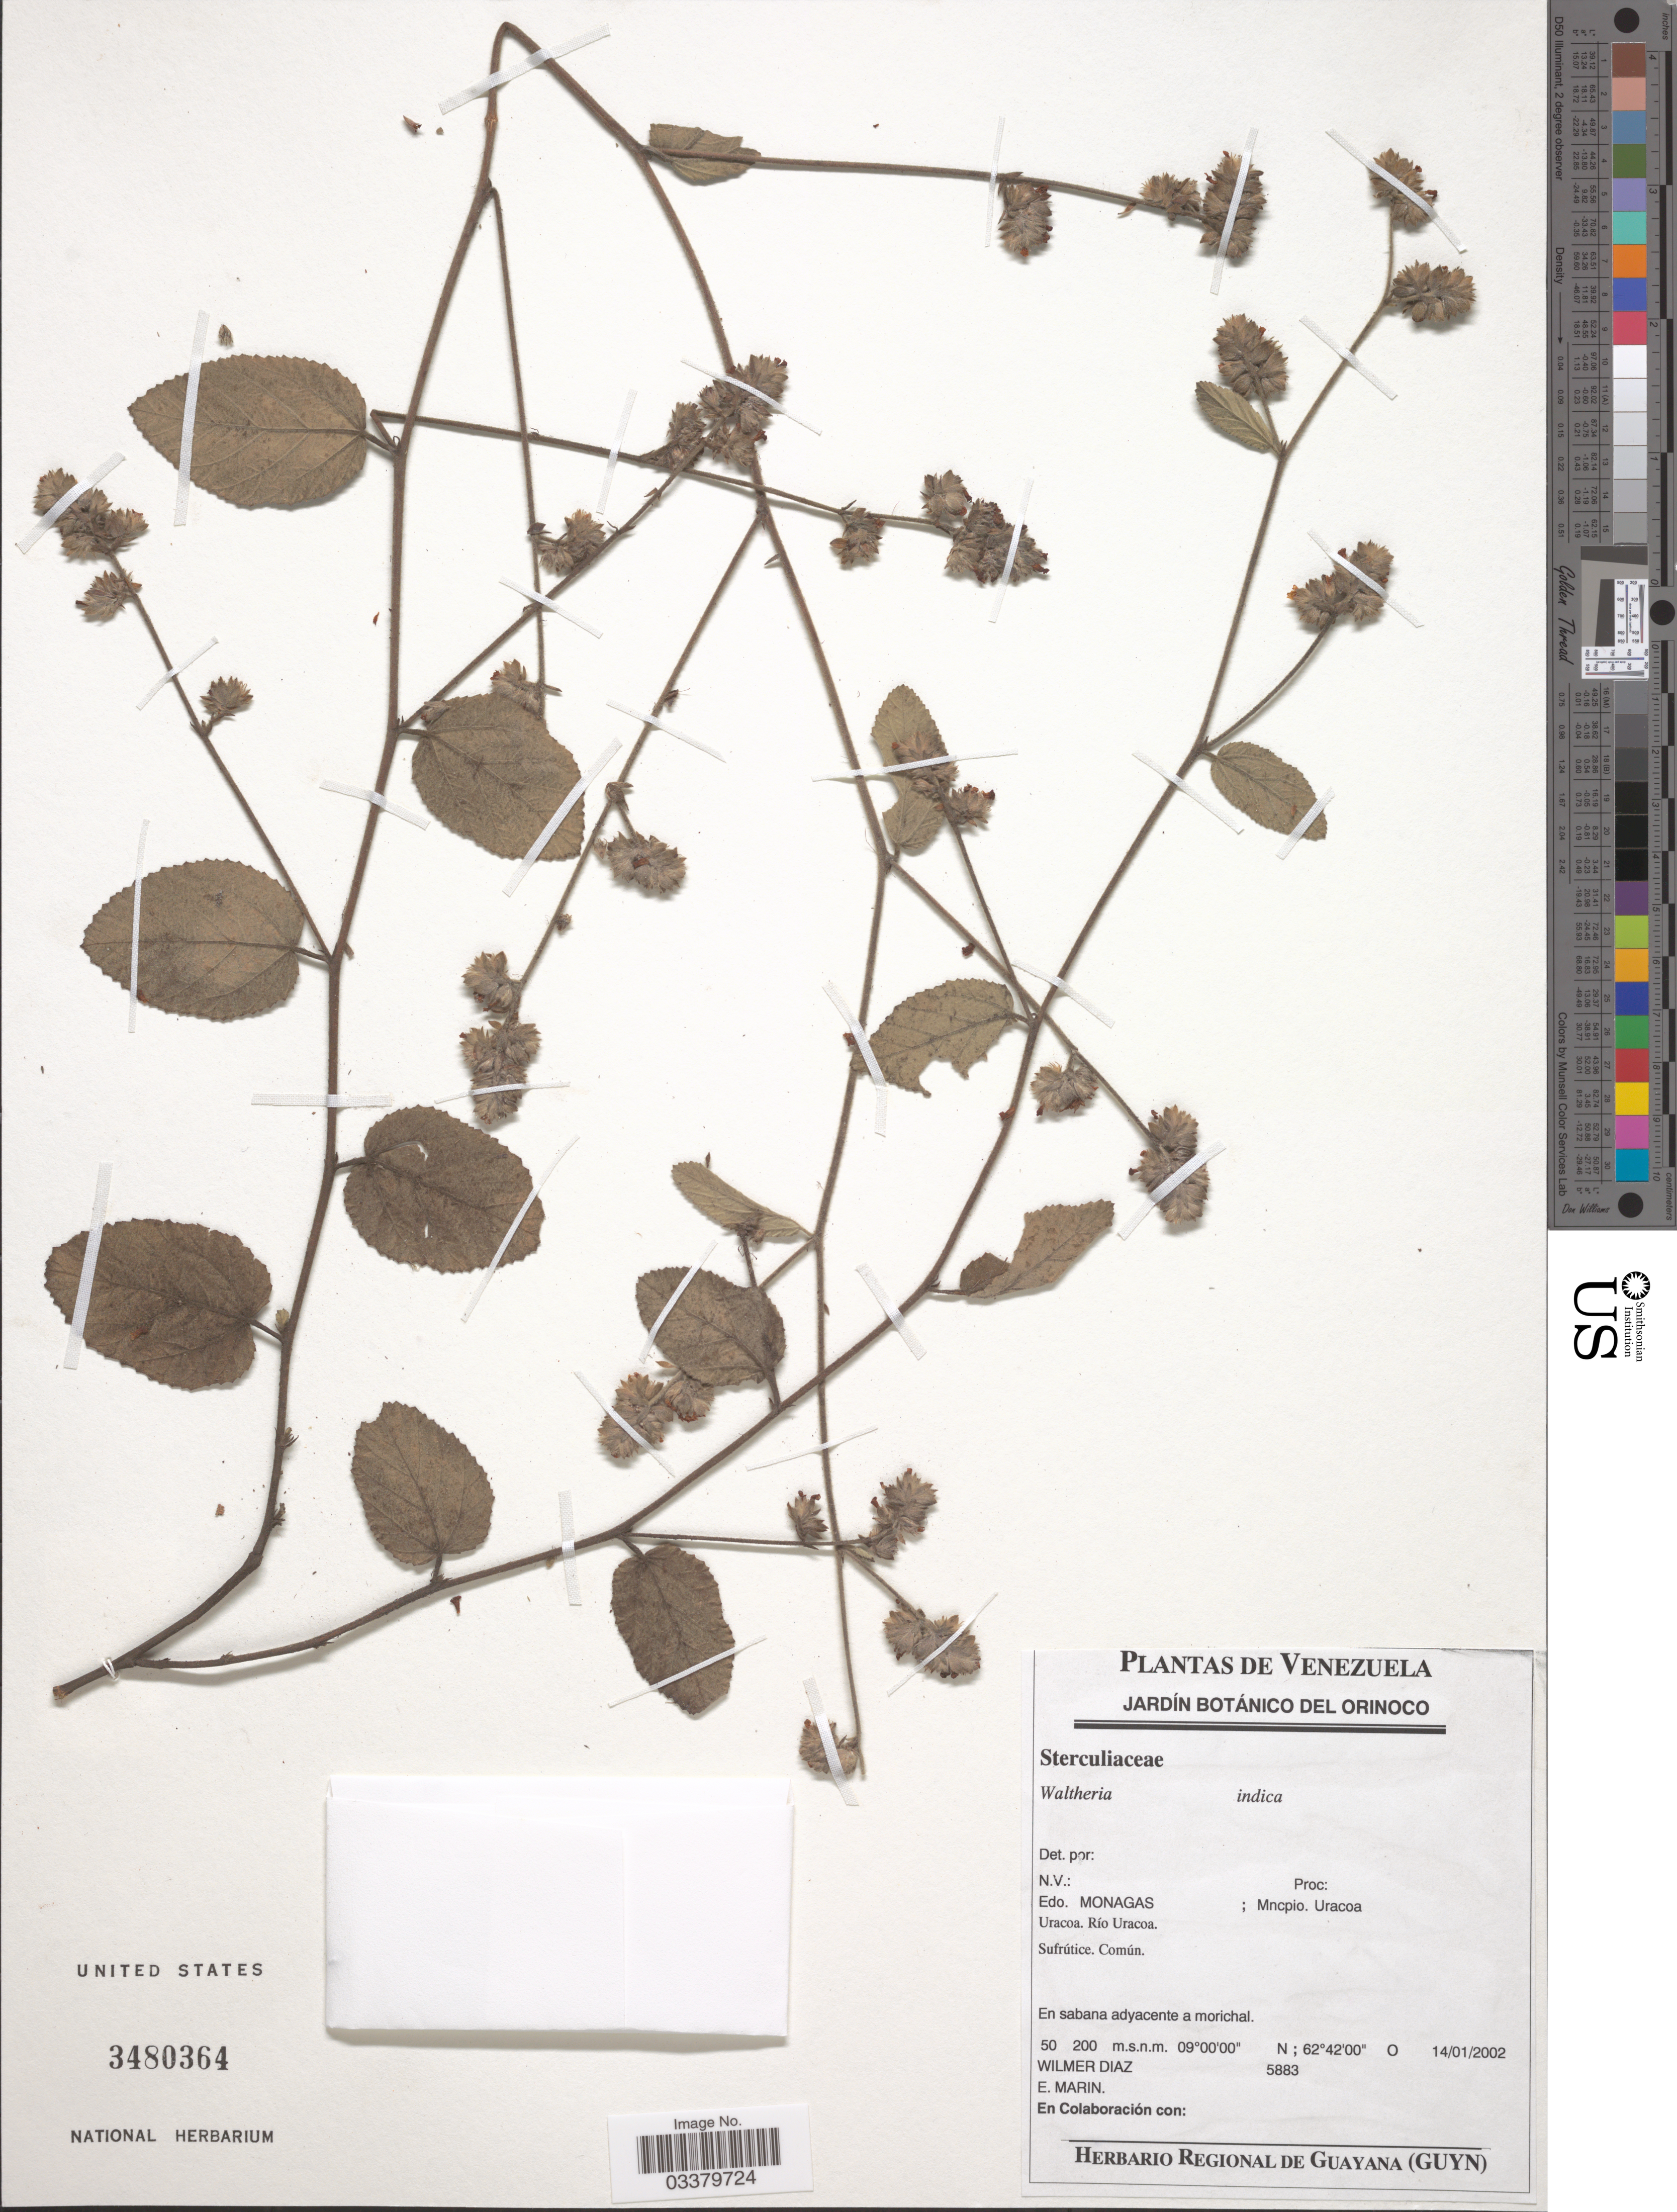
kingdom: Plantae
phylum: Tracheophyta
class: Magnoliopsida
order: Malvales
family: Malvaceae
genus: Waltheria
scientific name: Waltheria indica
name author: L.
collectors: W. Díaz P. & E. Marin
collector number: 5883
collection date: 2002-01-14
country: Venezuela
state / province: Monagas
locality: Mncpio. Uracoa. Uracoa. Río Uracoa.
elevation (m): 50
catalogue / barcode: US 3480364